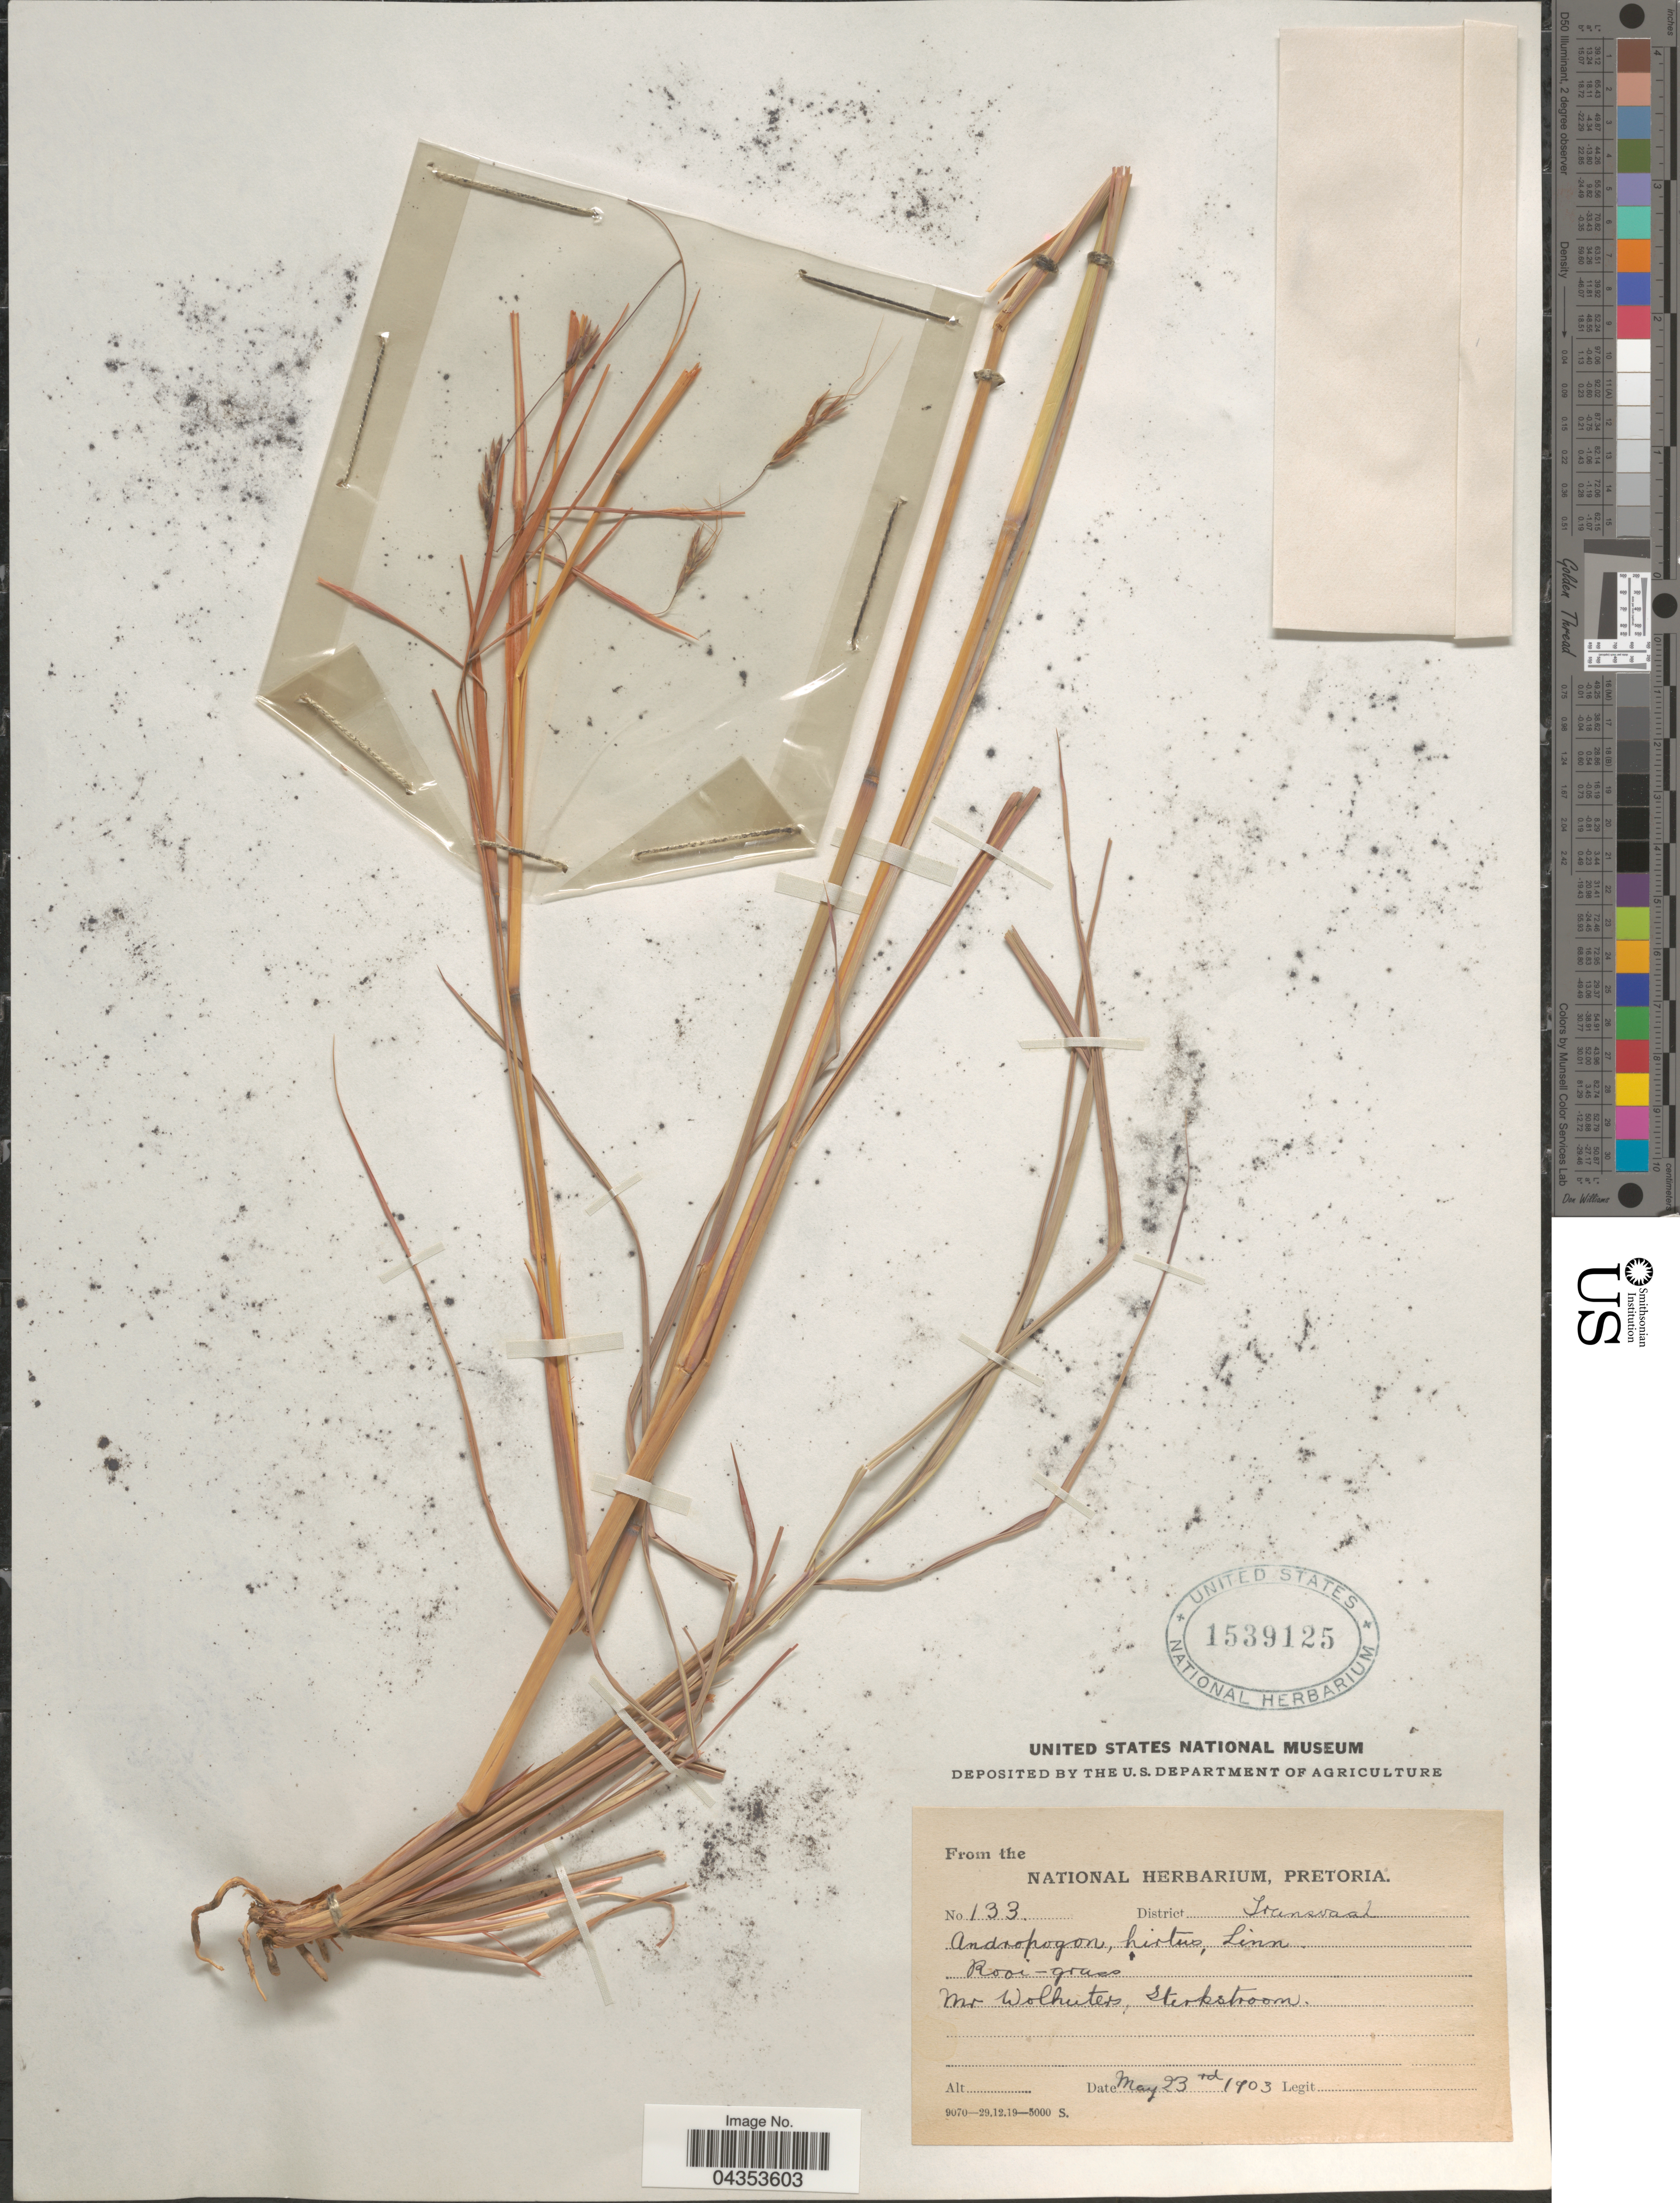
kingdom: Plantae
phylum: Tracheophyta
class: Liliopsida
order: Poales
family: Poaceae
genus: Hyparrhenia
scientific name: Hyparrhenia hirta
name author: (L.) Stapf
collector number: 133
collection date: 1903-05-23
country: South Africa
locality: District Transvaal. Mr. Wolhuters, Sterkstroom.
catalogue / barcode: US 1539125